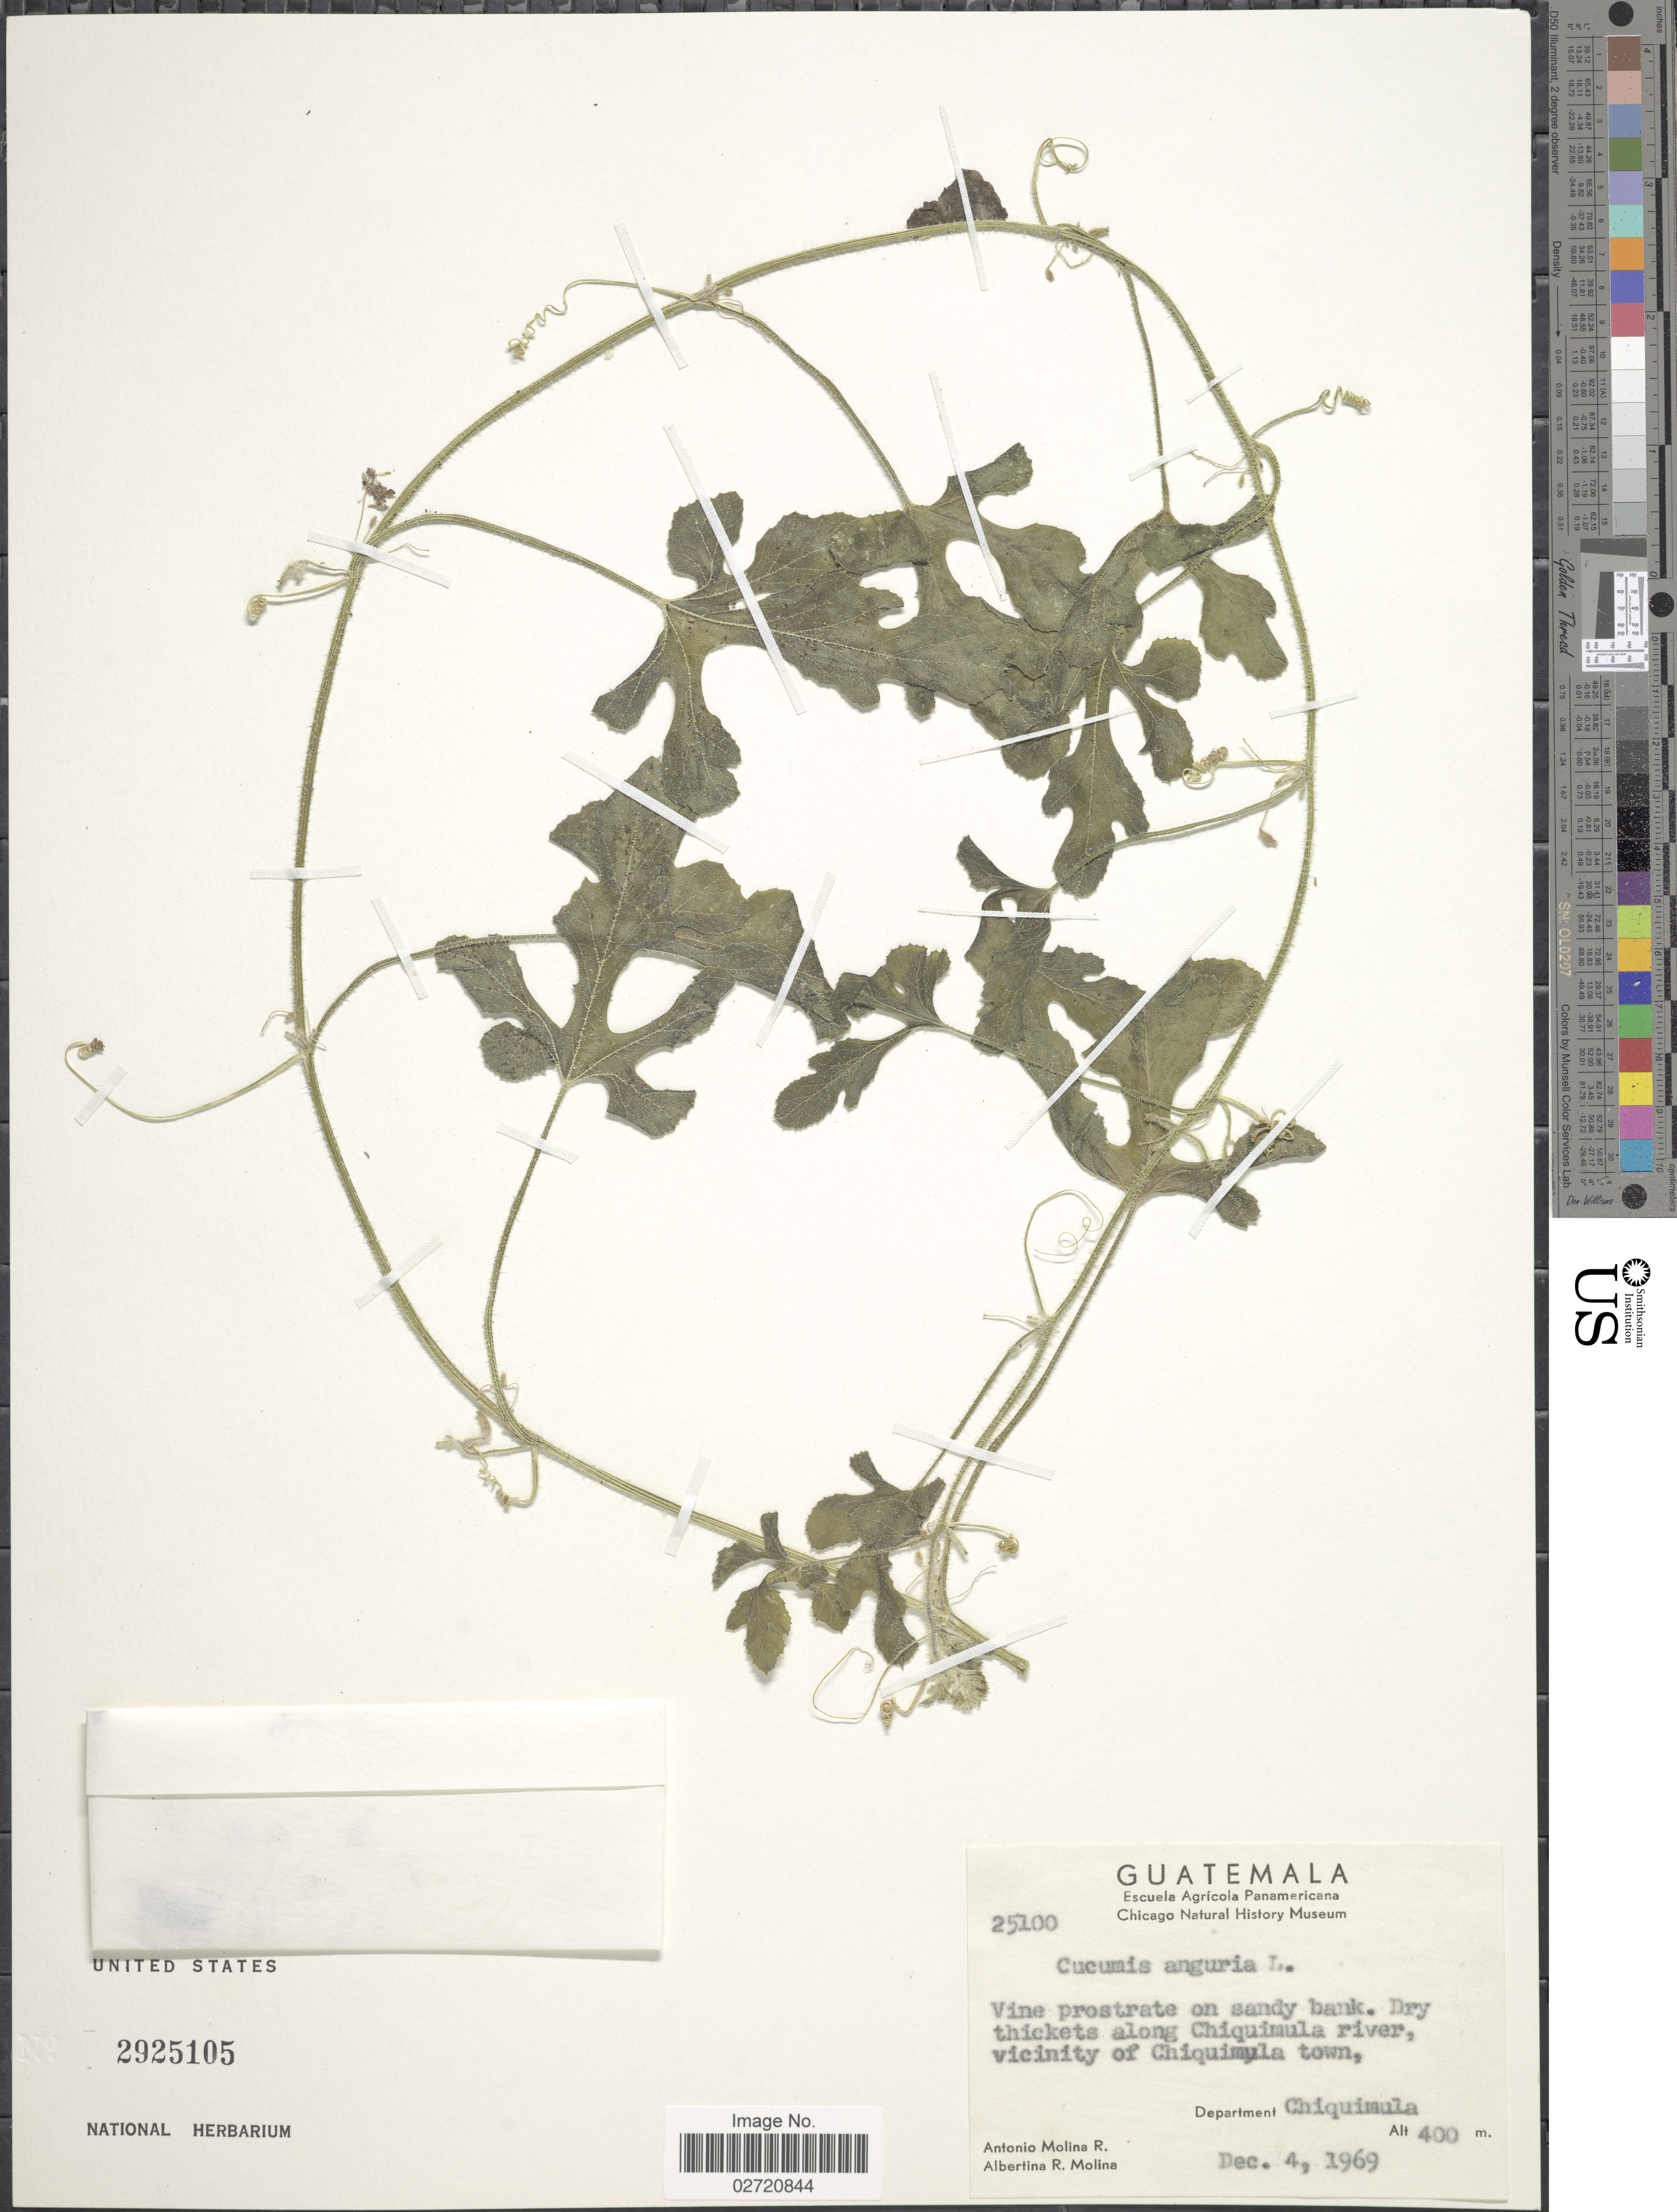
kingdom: Plantae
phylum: Tracheophyta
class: Magnoliopsida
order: Cucurbitales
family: Cucurbitaceae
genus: Cucumis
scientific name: Cucumis anguria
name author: L.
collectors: A. Molina R. & A. R. Molina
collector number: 25100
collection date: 1969-12-04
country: Guatemala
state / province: Chiquimula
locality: Dry thickets along Chiquimula river, vicinity of Chiquimula town, Department Chiquimula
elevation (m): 400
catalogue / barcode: US 2925105